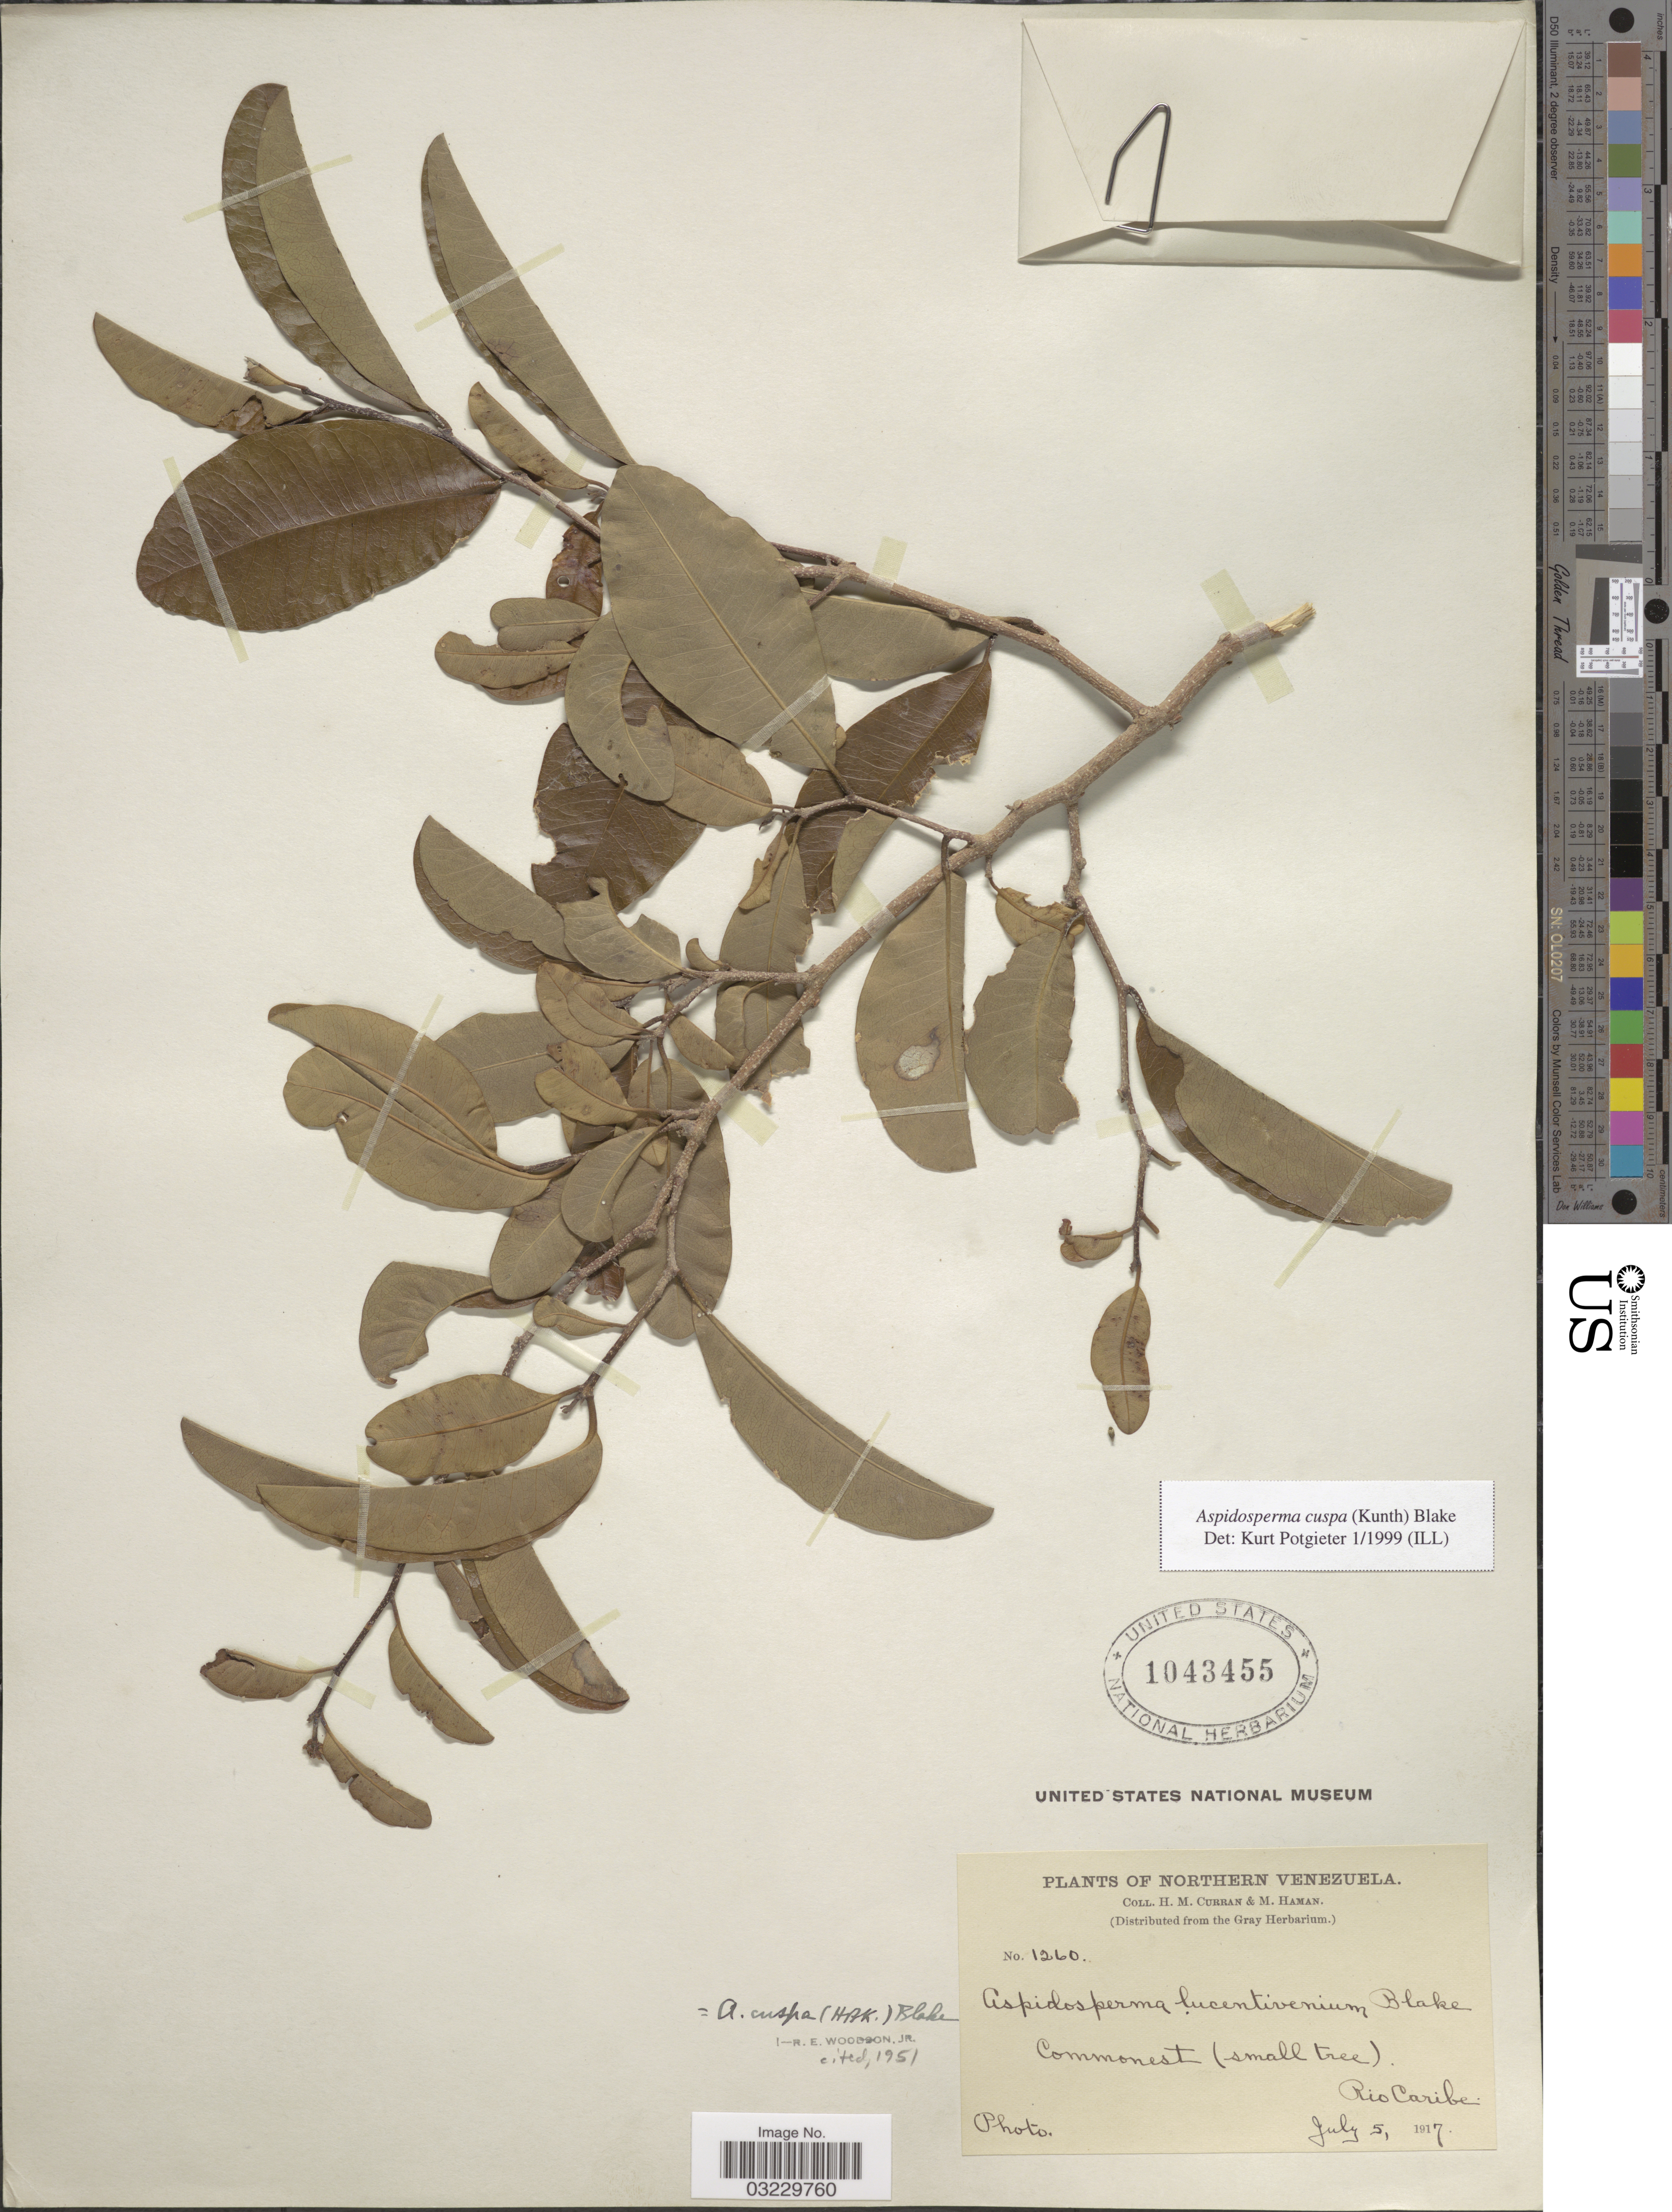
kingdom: Plantae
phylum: Tracheophyta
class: Magnoliopsida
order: Gentianales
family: Apocynaceae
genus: Aspidosperma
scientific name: Aspidosperma cuspa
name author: (Kunth) S.F. Blake ex Pittier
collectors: H. M. Curran & M. Haman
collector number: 1260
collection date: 1917-07-05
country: Venezuela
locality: Northern Venezuela. Rio Caribe.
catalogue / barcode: US 1043455